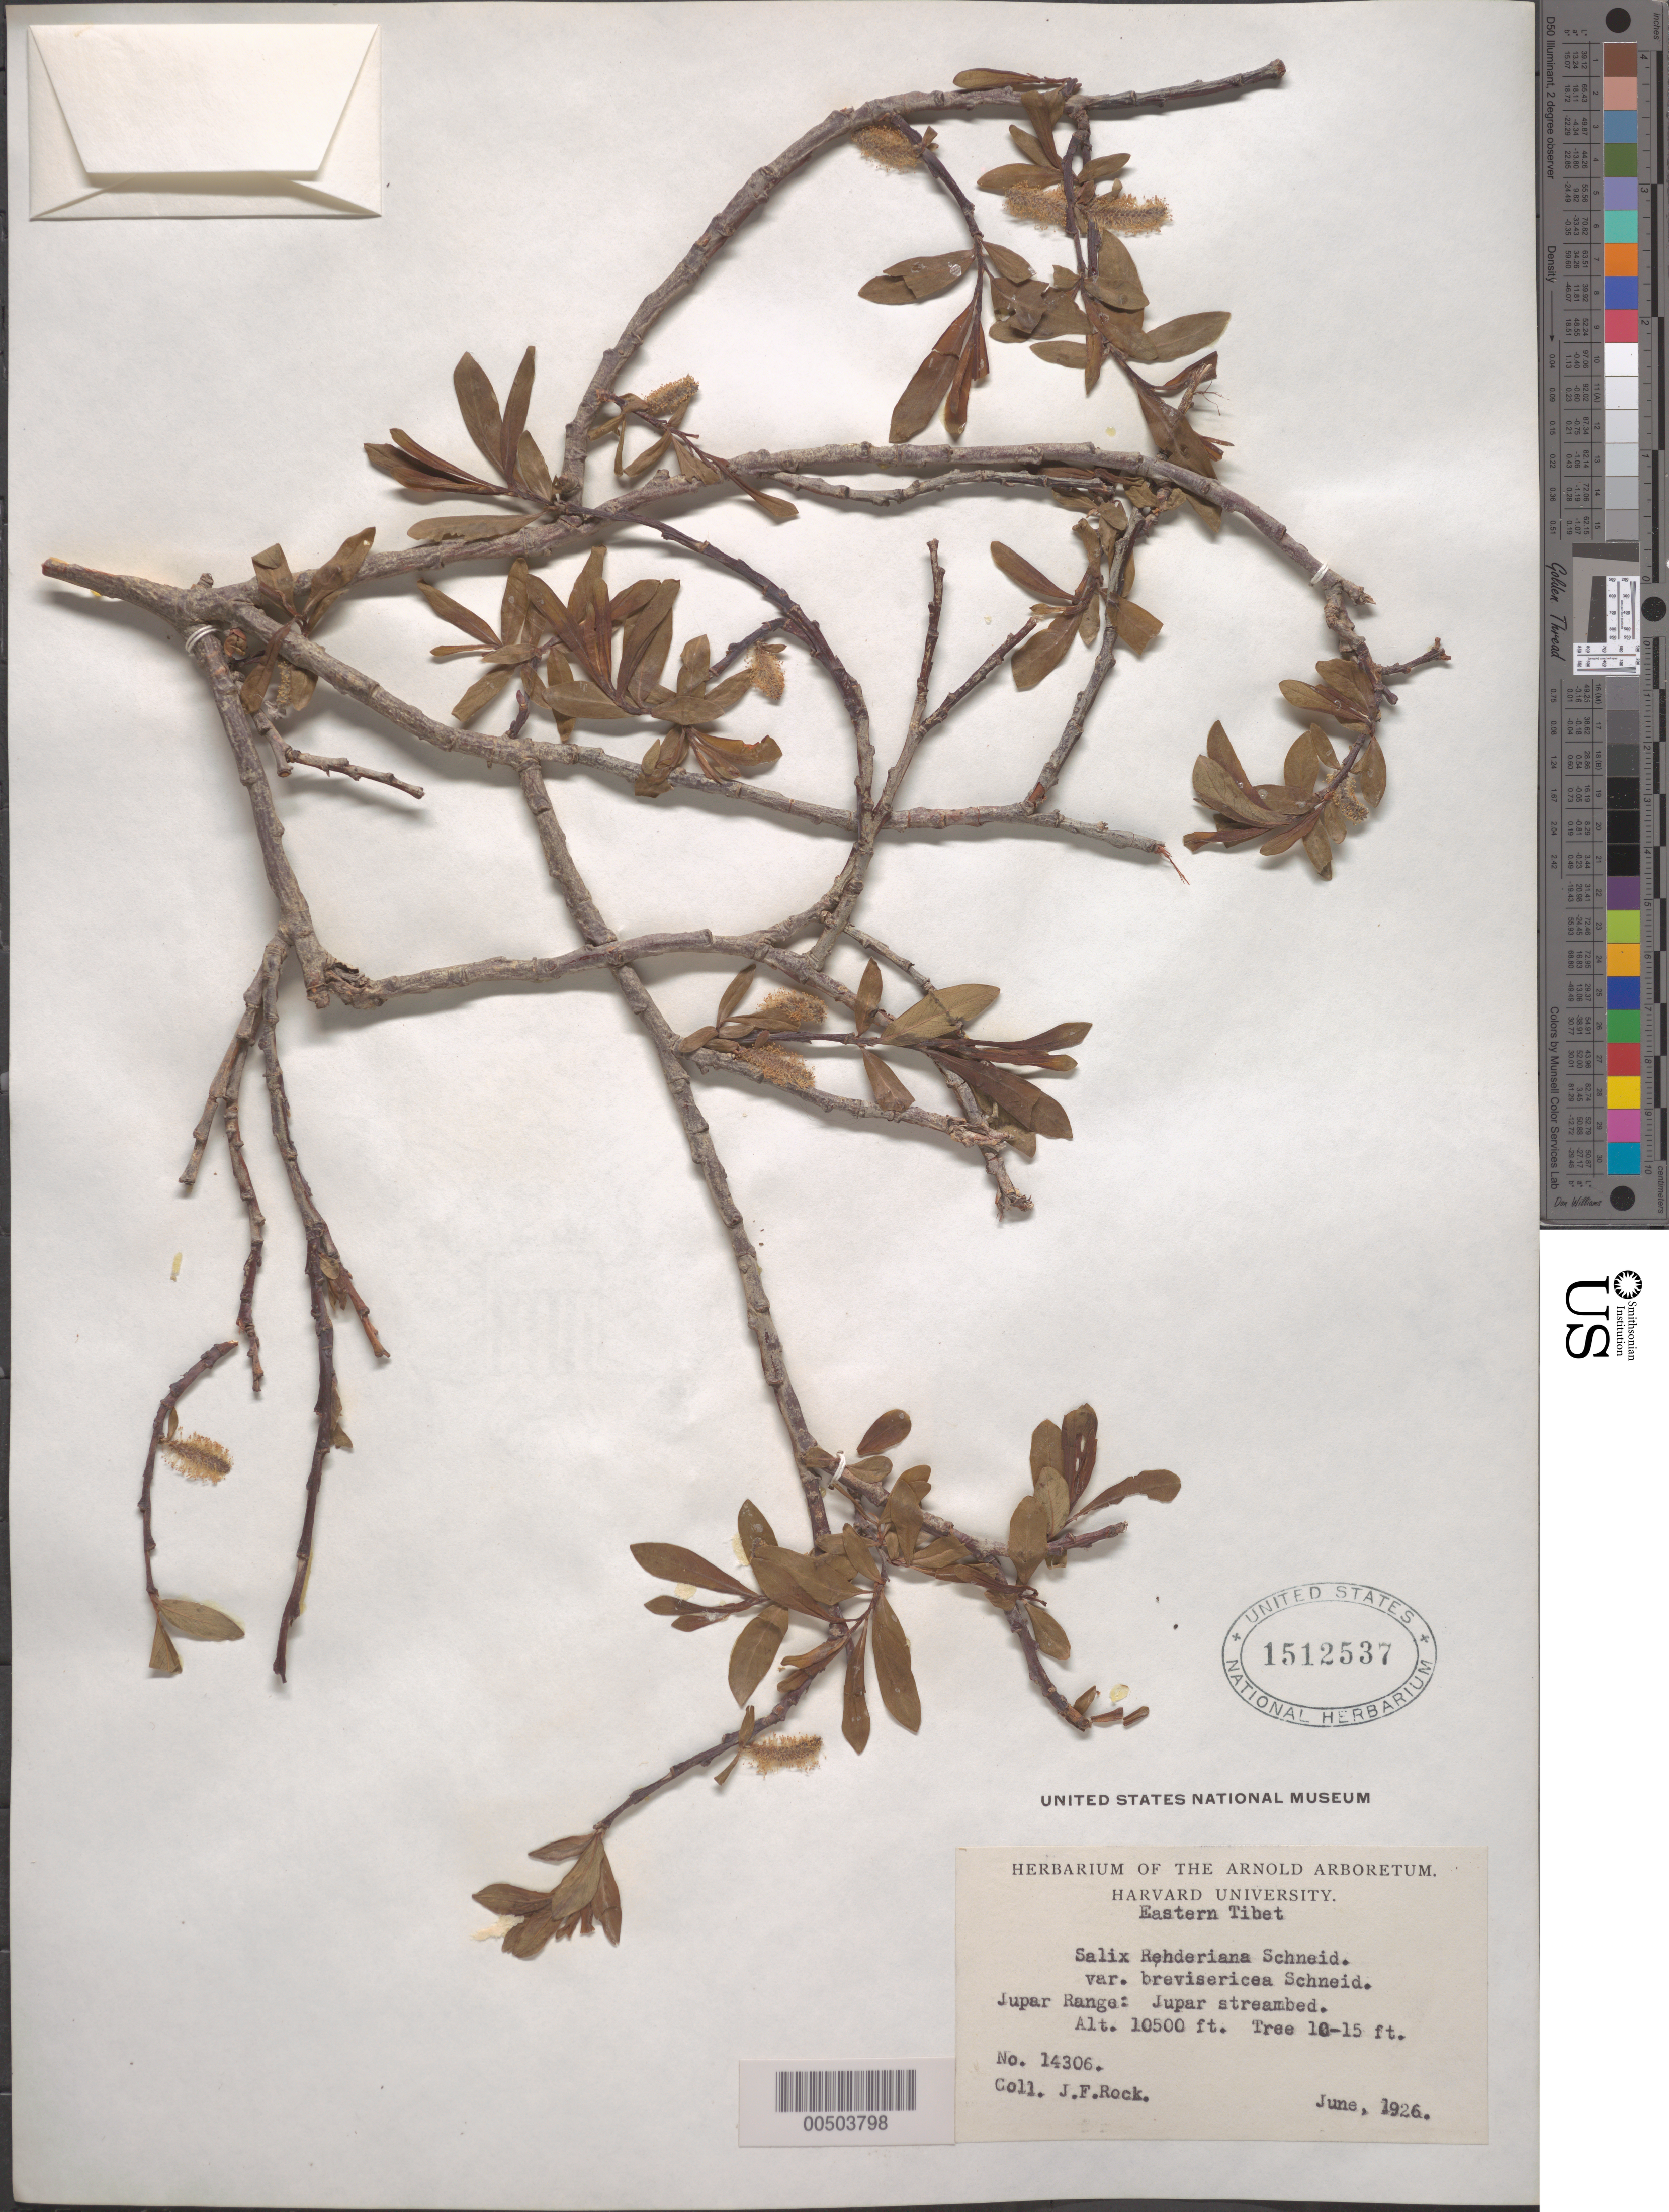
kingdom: Plantae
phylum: Tracheophyta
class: Magnoliopsida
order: Malpighiales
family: Salicaceae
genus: Salix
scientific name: Salix rehderiana var. brevisericea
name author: C.K. Schneid. in Sarg.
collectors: J. F. Rock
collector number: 14306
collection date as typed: Jun 1926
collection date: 1926-06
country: China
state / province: Xizang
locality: Jupar Range: Jupar streambed.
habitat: Tree 10-15 ft.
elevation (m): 3200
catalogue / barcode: US 1512537